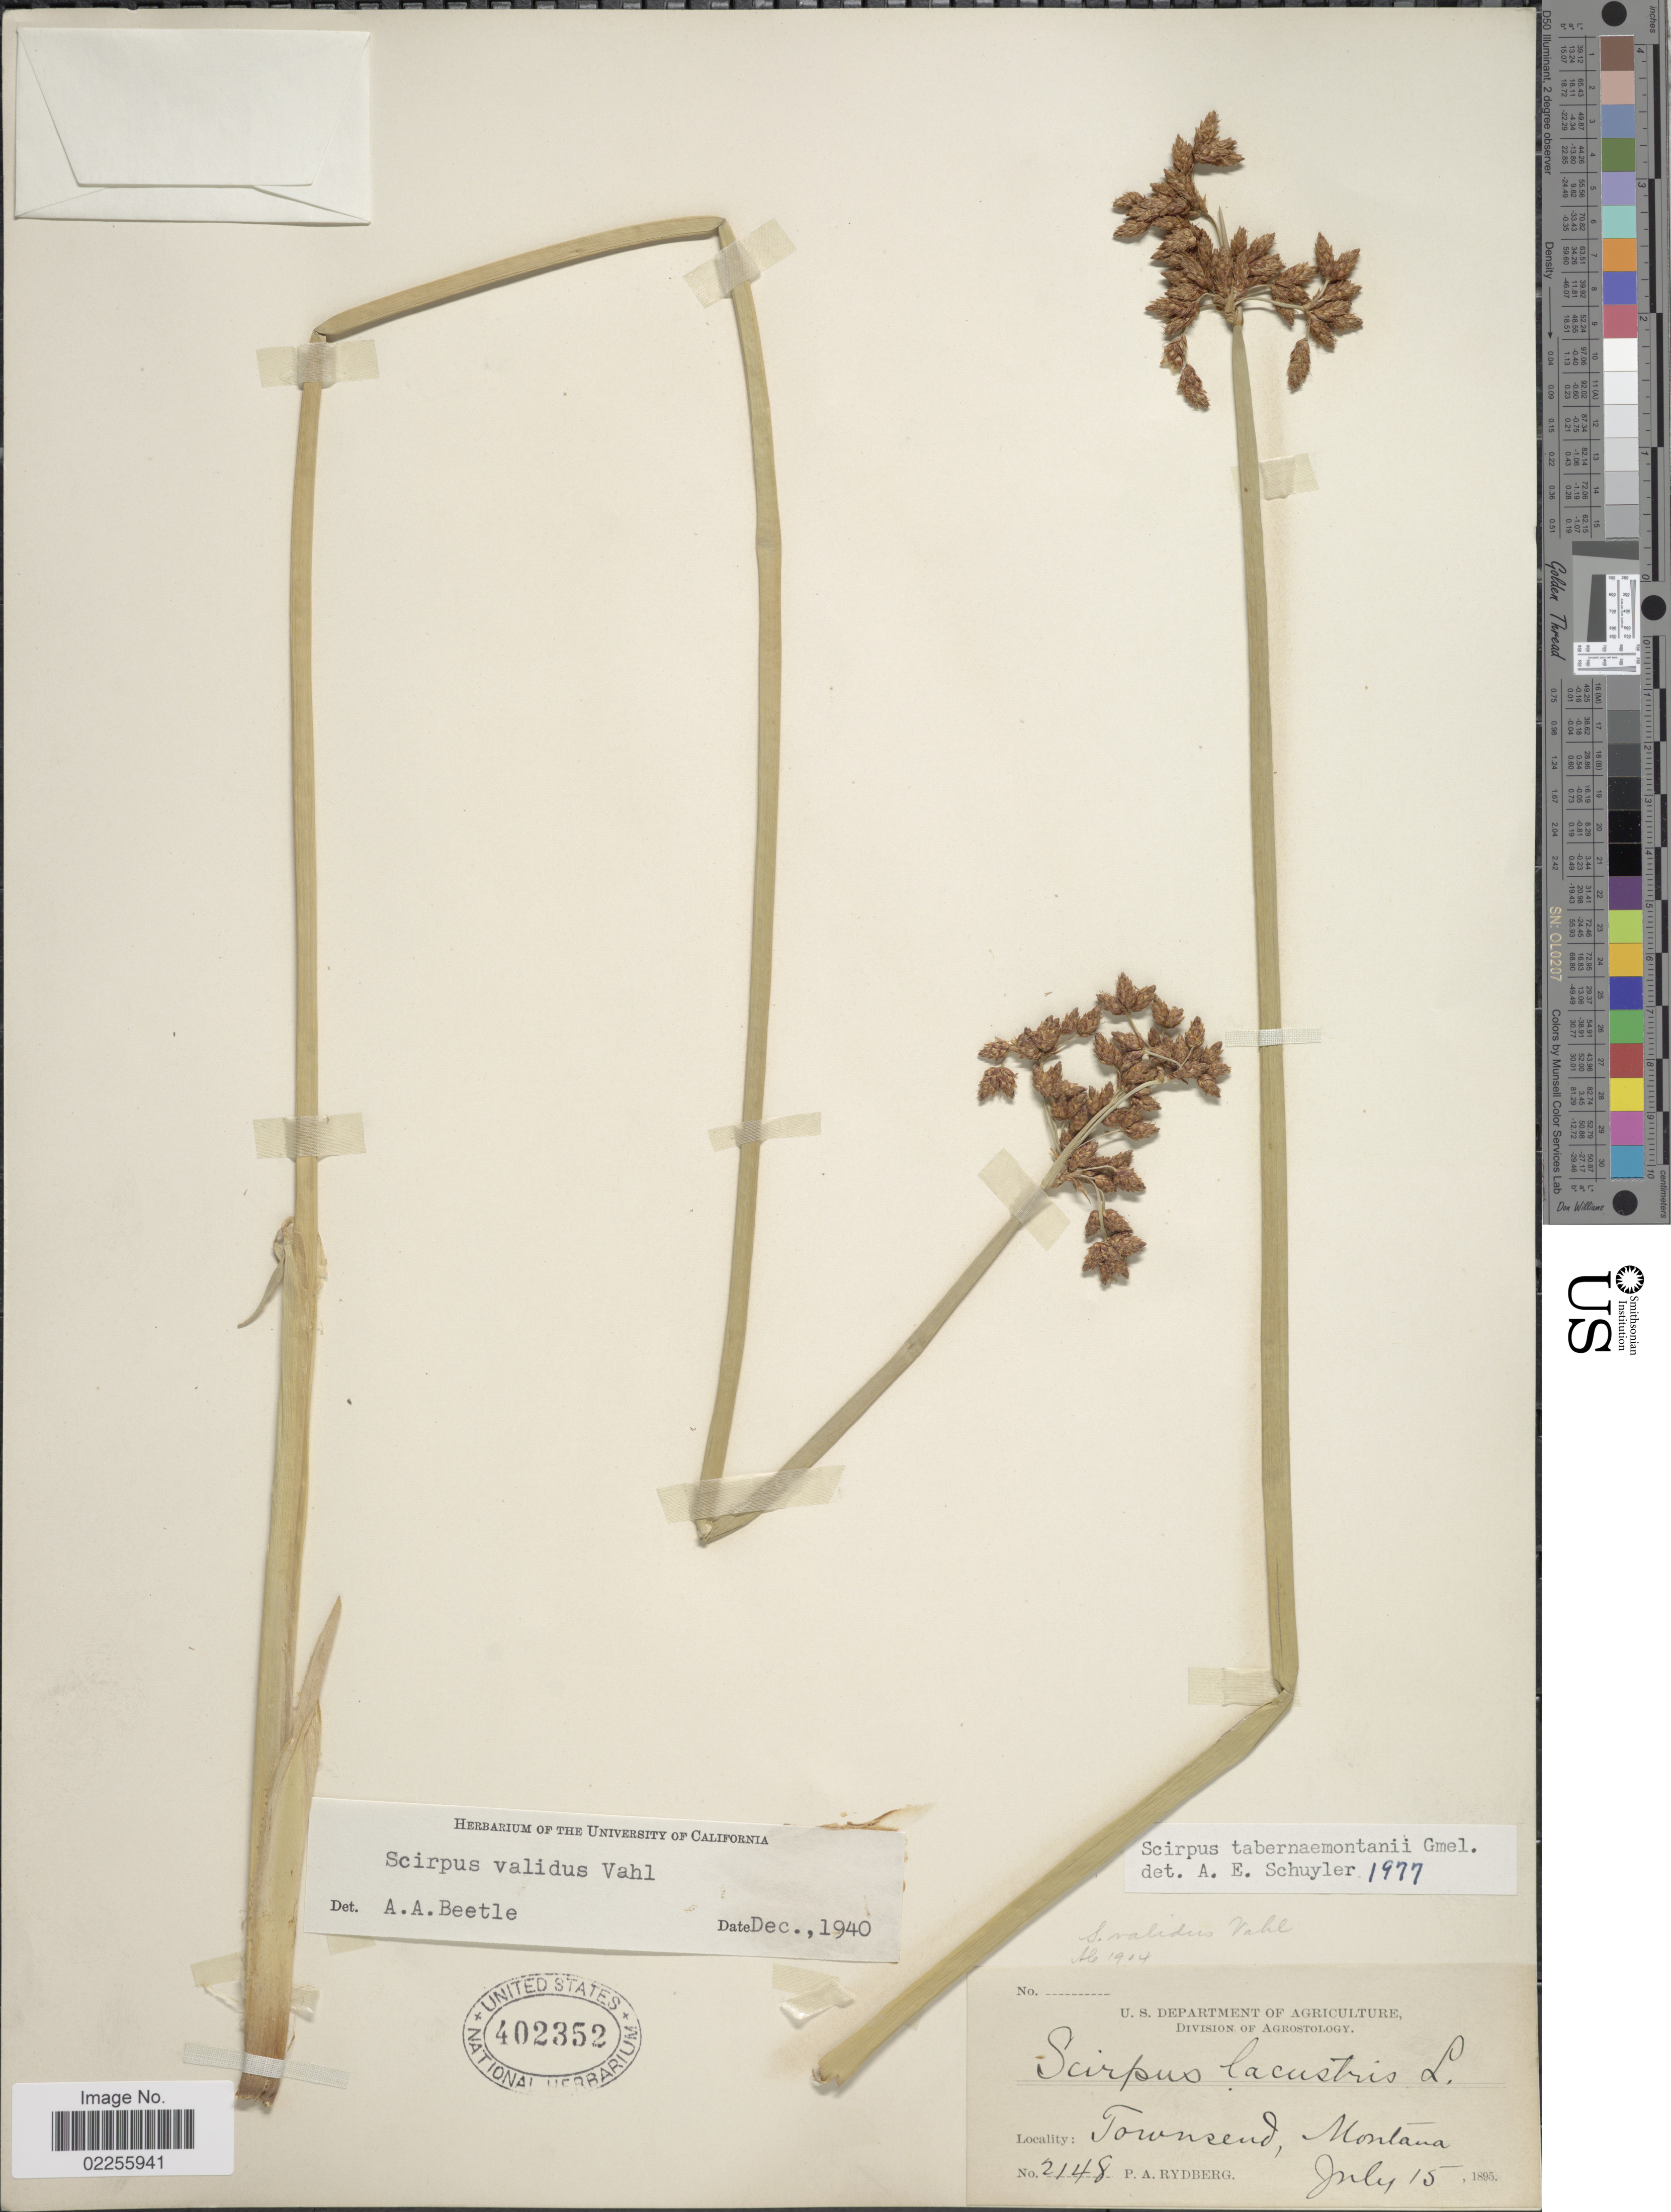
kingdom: Plantae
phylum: Tracheophyta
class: Liliopsida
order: Poales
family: Cyperaceae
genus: Schoenoplectus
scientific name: Schoenoplectus tabernaemontani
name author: (C.C. Gmel.) Palla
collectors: P. A. Rydberg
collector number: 2148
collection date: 1895-07-15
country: United States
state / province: Montana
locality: Townsend.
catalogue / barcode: US 402352